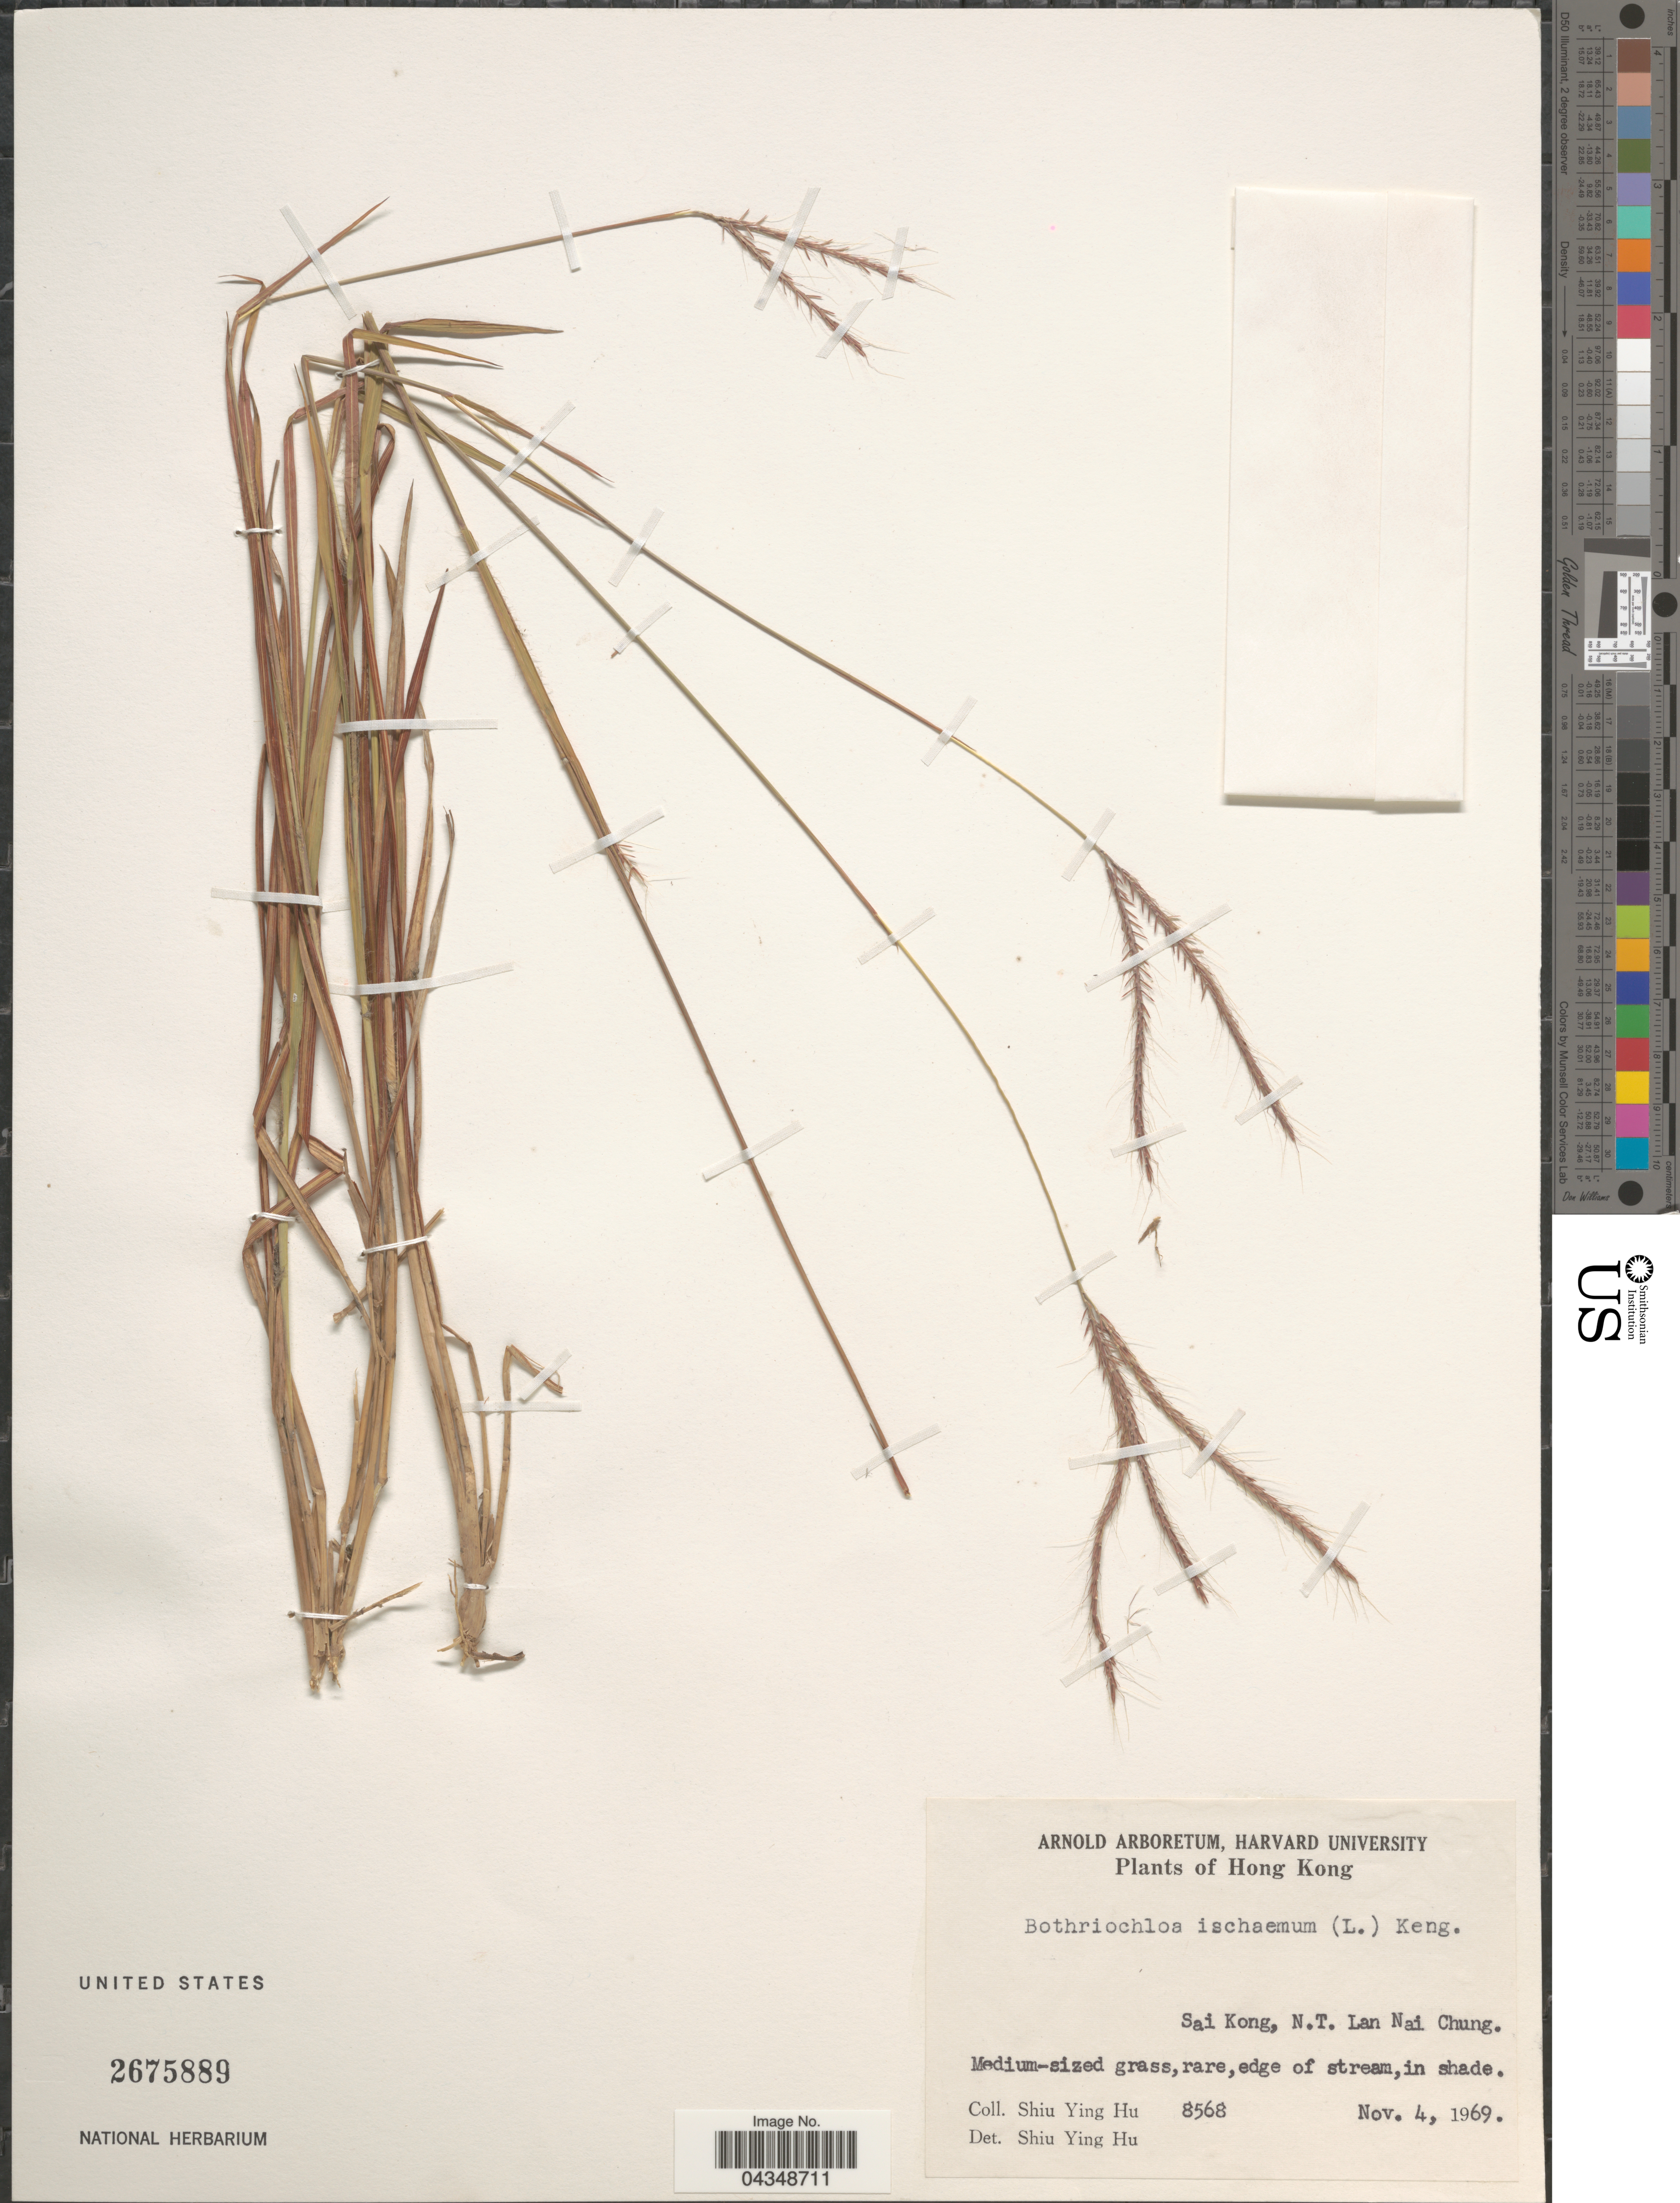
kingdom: Plantae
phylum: Tracheophyta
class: Liliopsida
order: Poales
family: Poaceae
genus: Bothriochloa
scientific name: Bothriochloa ischaemum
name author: (L.) Keng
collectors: S. Y. Hu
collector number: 8568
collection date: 1969-11-04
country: China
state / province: Hong Kong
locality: Sai Kong, N.T. Lan Nai Chung.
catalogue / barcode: US 2675889